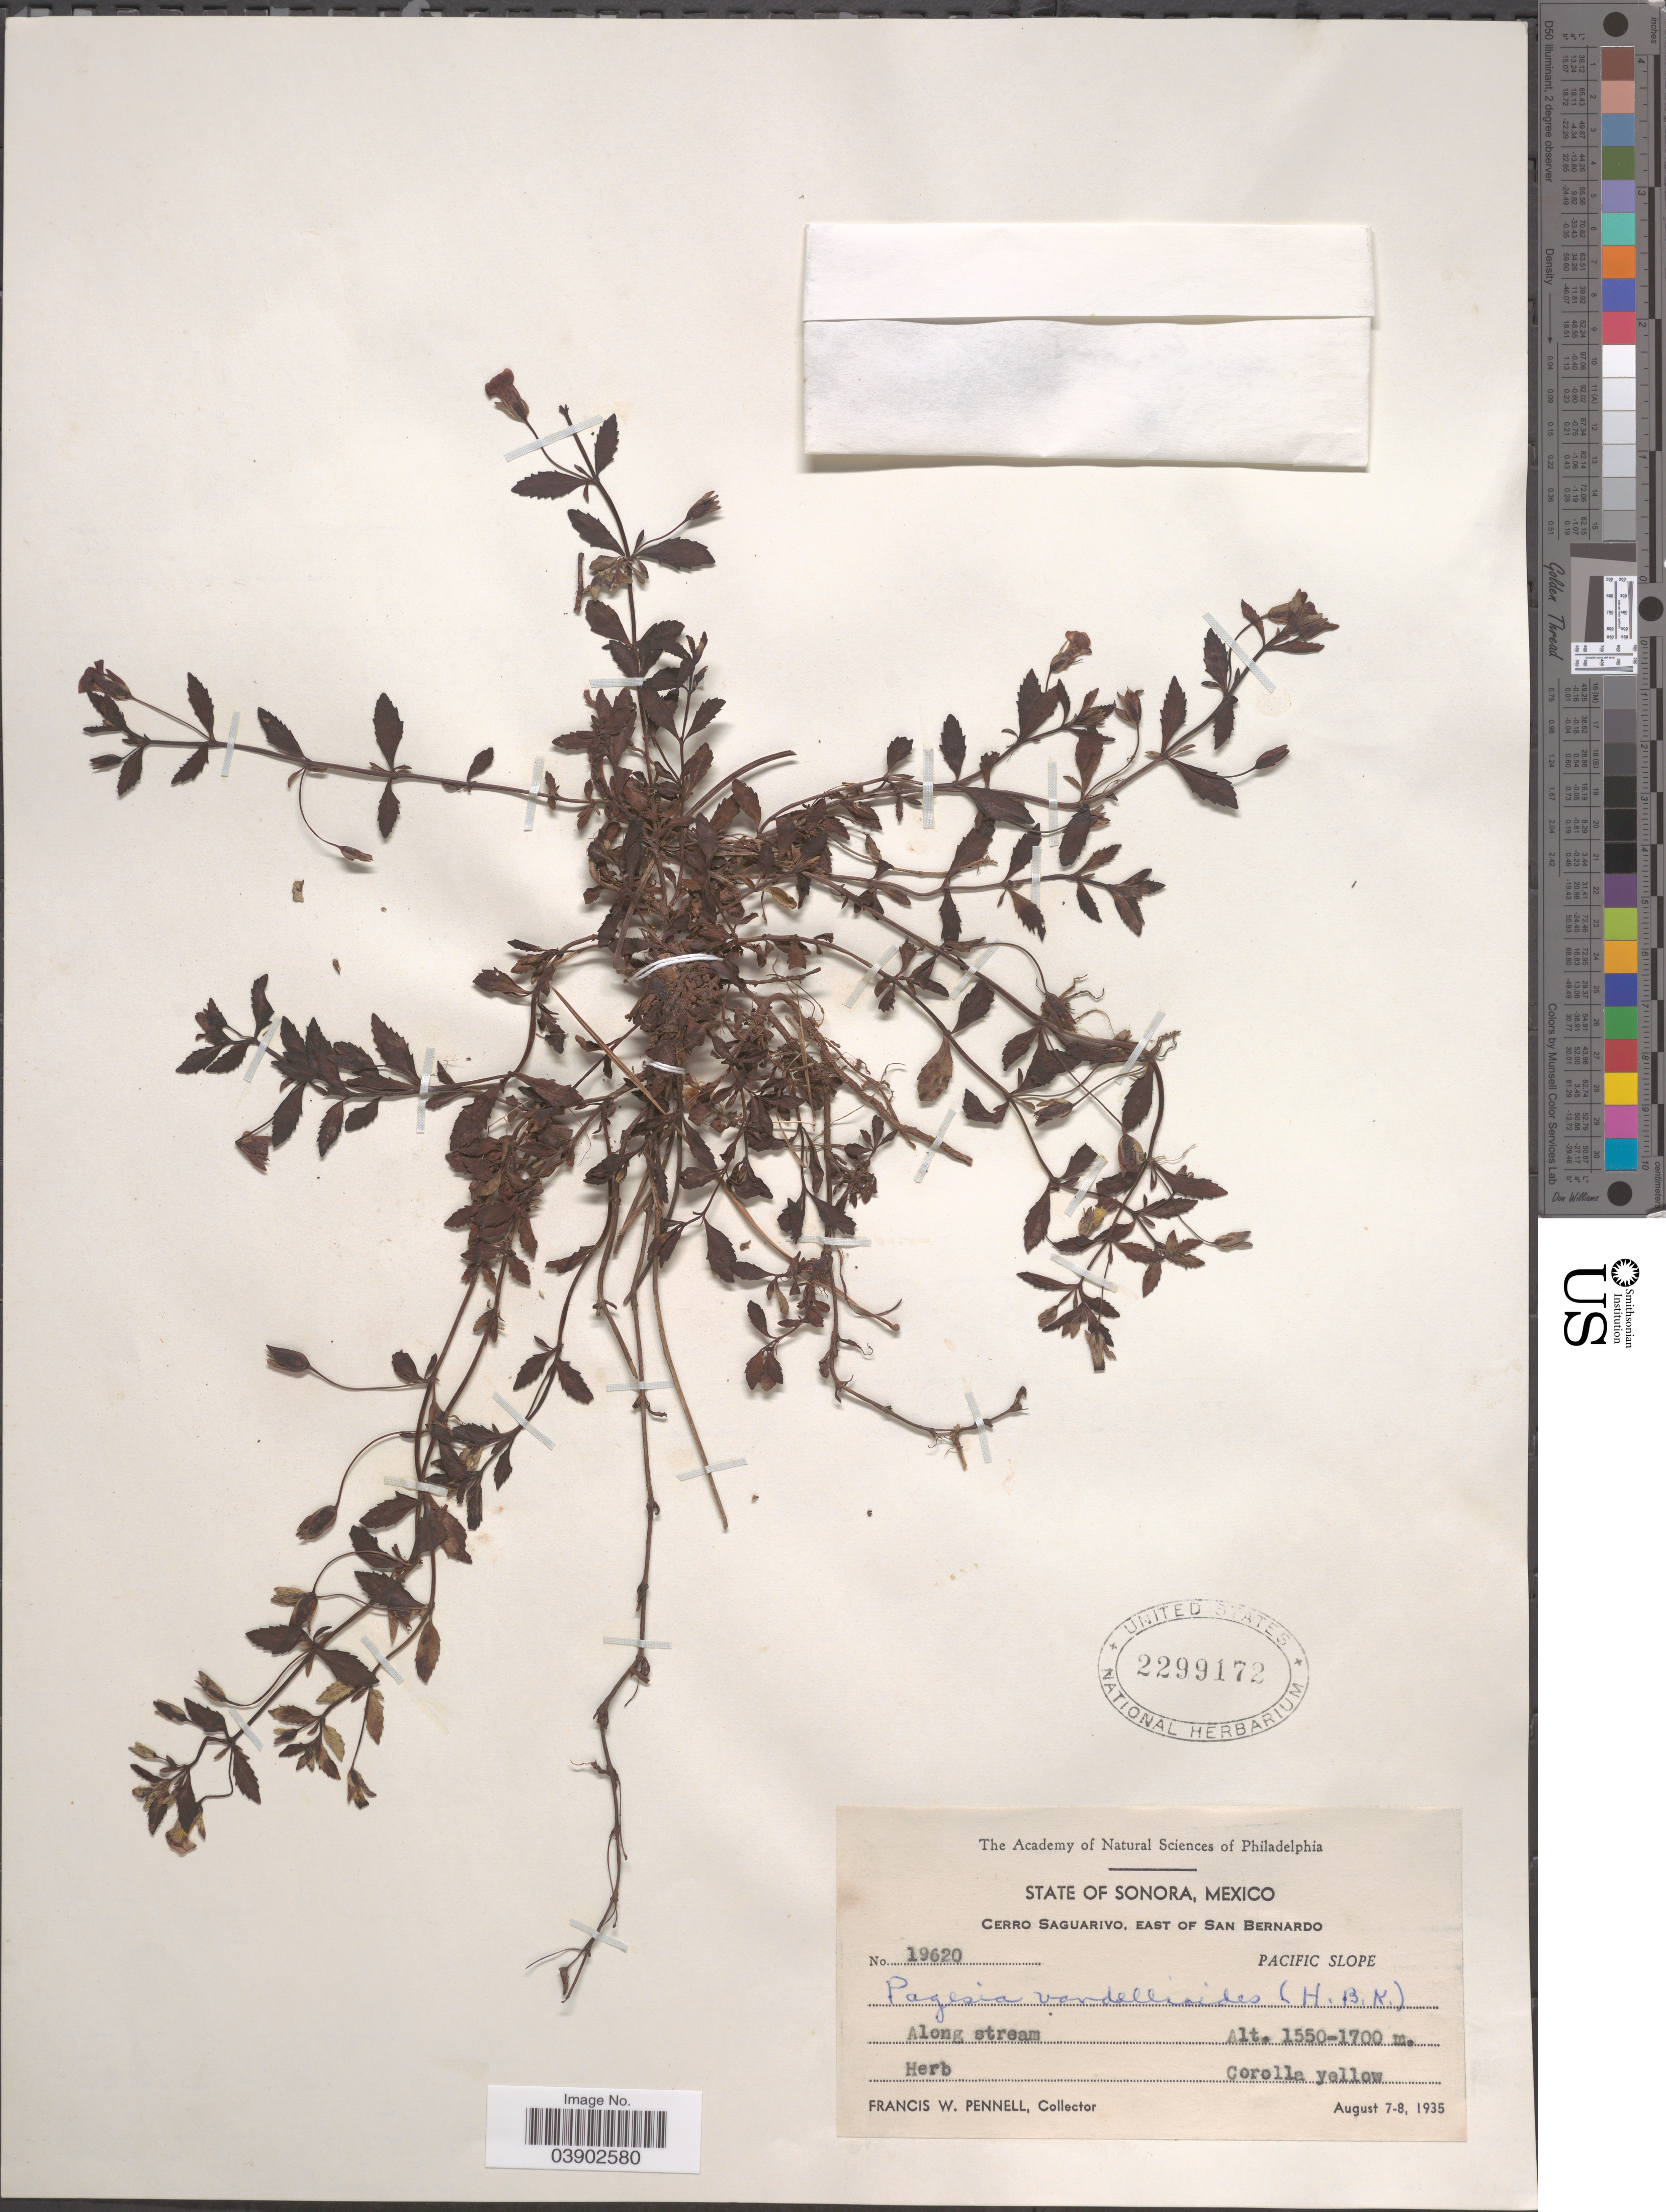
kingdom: Plantae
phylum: Tracheophyta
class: Magnoliopsida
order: Lamiales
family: Plantaginaceae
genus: Mecardonia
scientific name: Mecardonia procumbens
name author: (Mill.) Small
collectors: F. W. Pennell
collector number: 19620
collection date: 1935-08-07/1935-08-08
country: Mexico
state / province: Sonora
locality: Cerro Saguarivo, East of San Bernardino. Pacific Slope.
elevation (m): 1550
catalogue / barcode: US 2299172